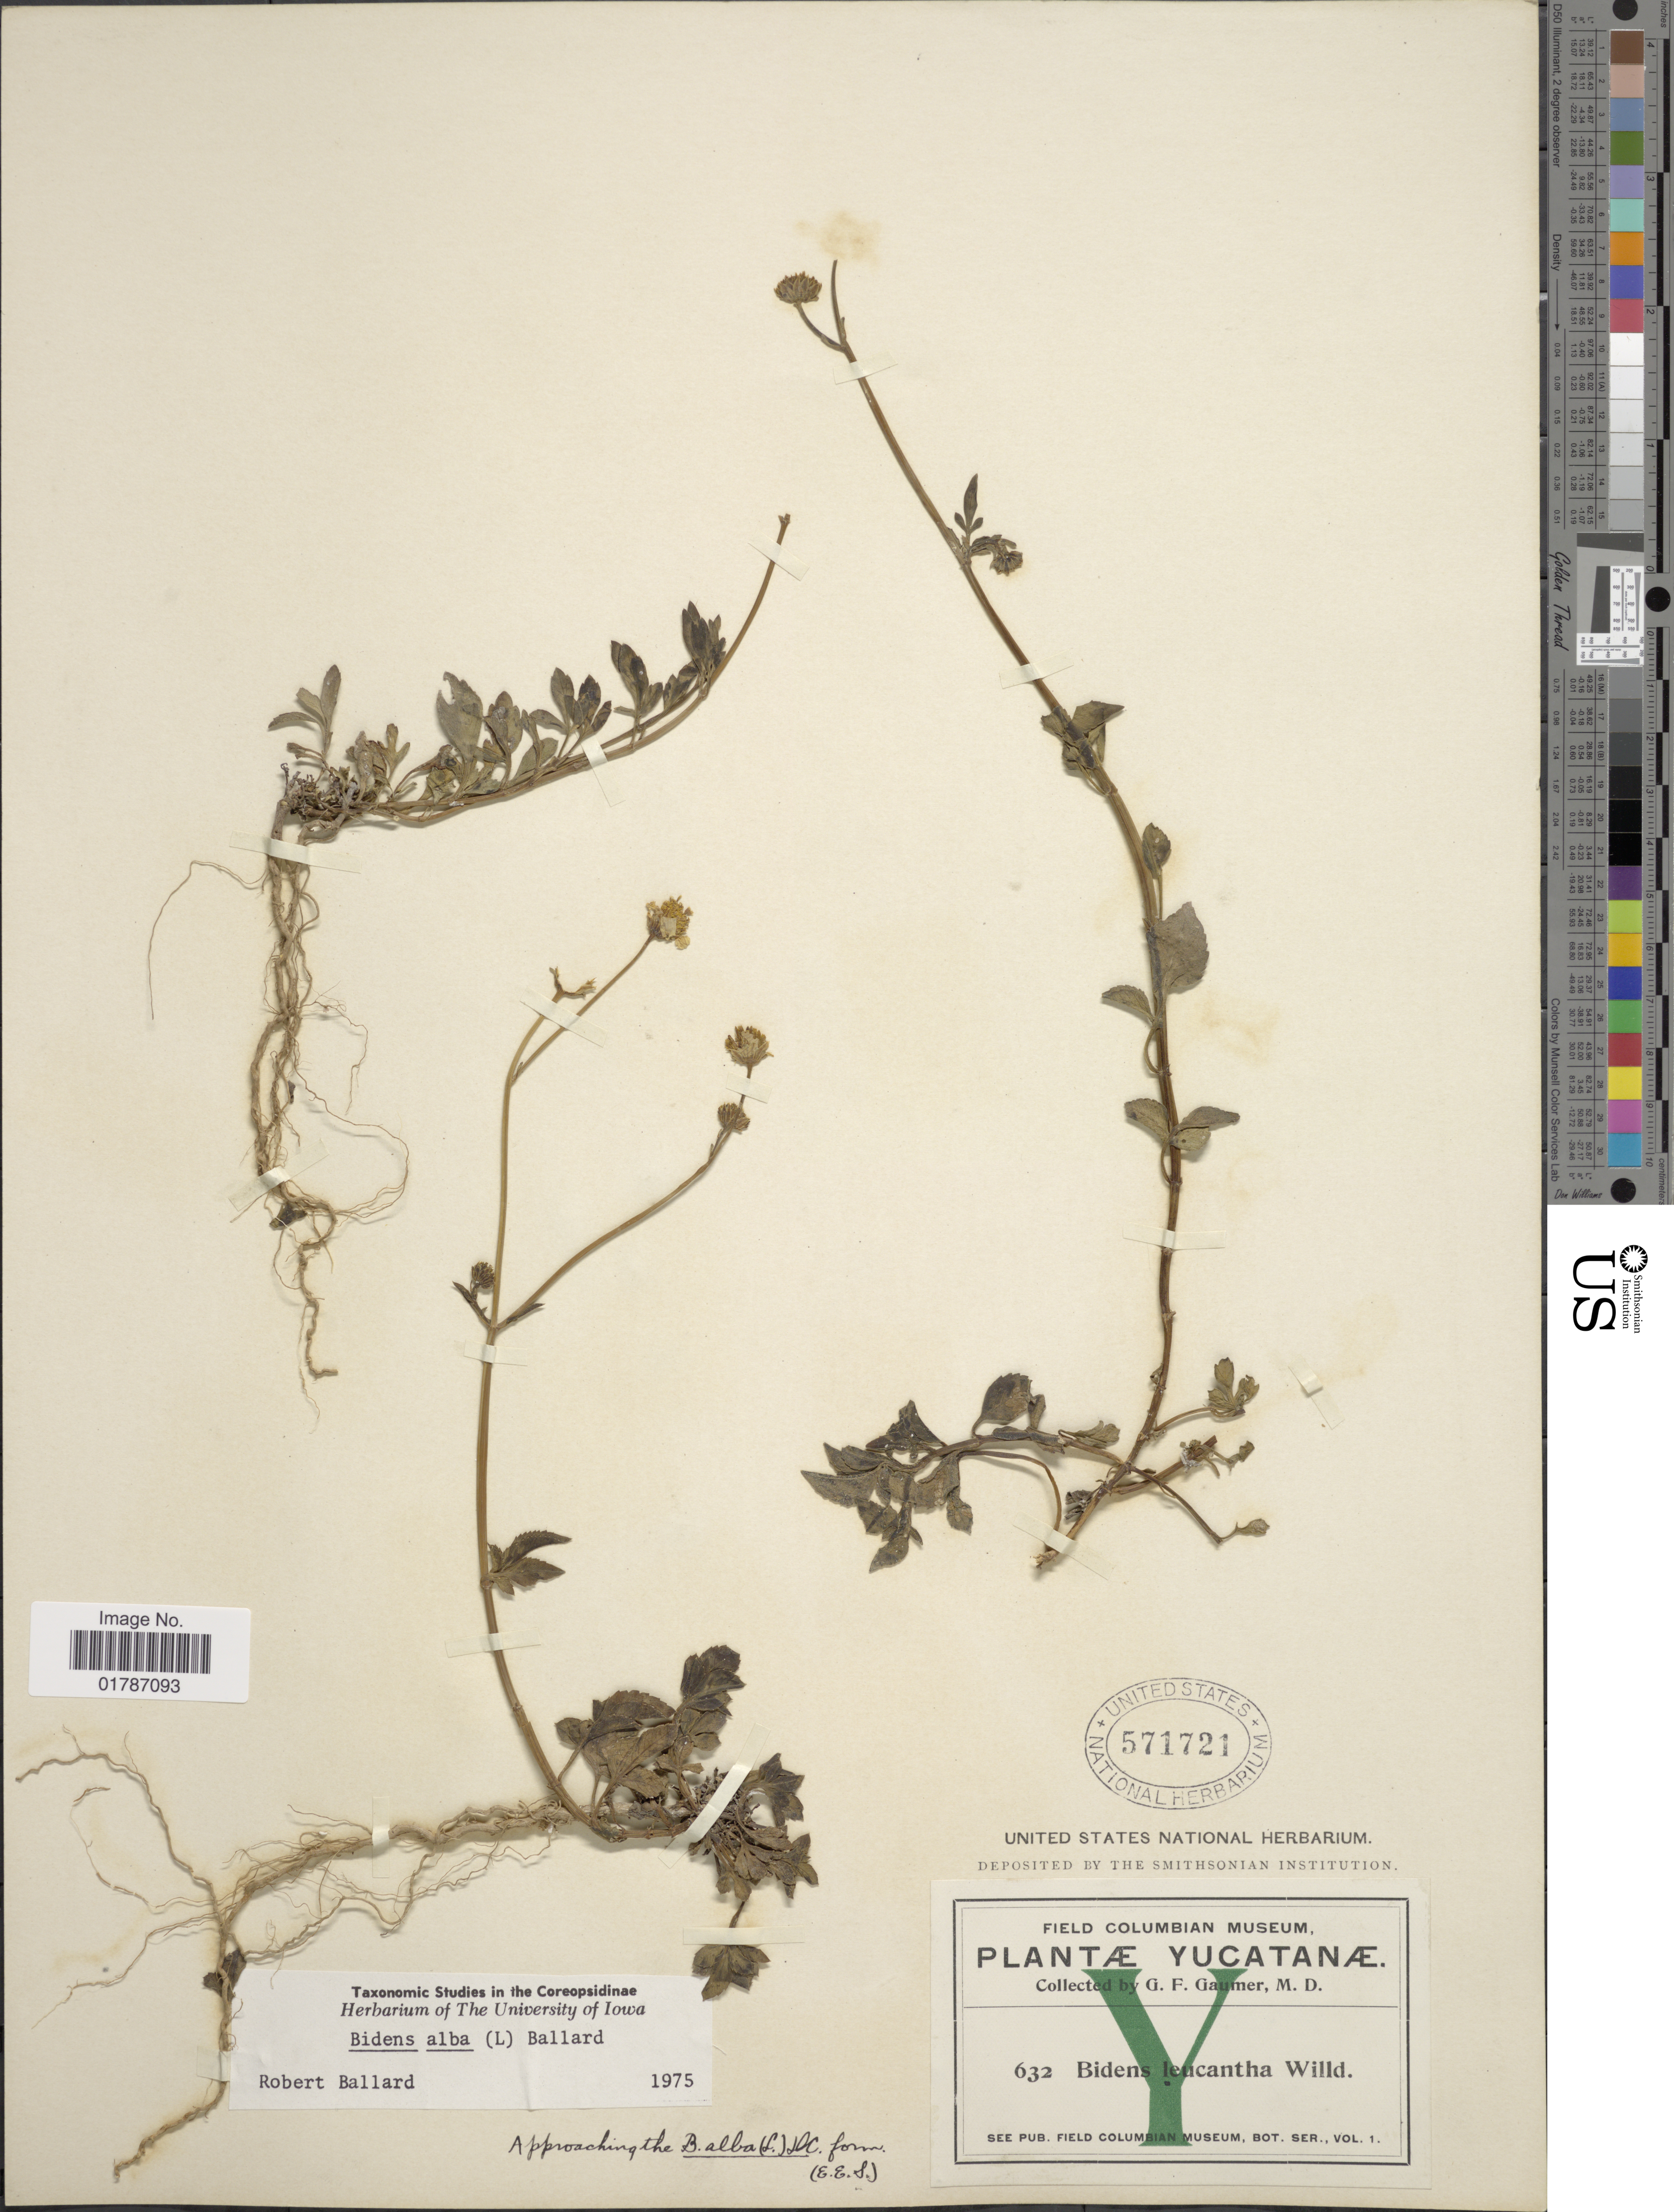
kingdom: Plantae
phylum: Tracheophyta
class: Magnoliopsida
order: Asterales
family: Asteraceae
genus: Bidens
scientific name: Bidens alba var. alba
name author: (L.) DC.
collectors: G. F. Gaumer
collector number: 632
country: Mexico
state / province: Yucatán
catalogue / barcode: US 571721